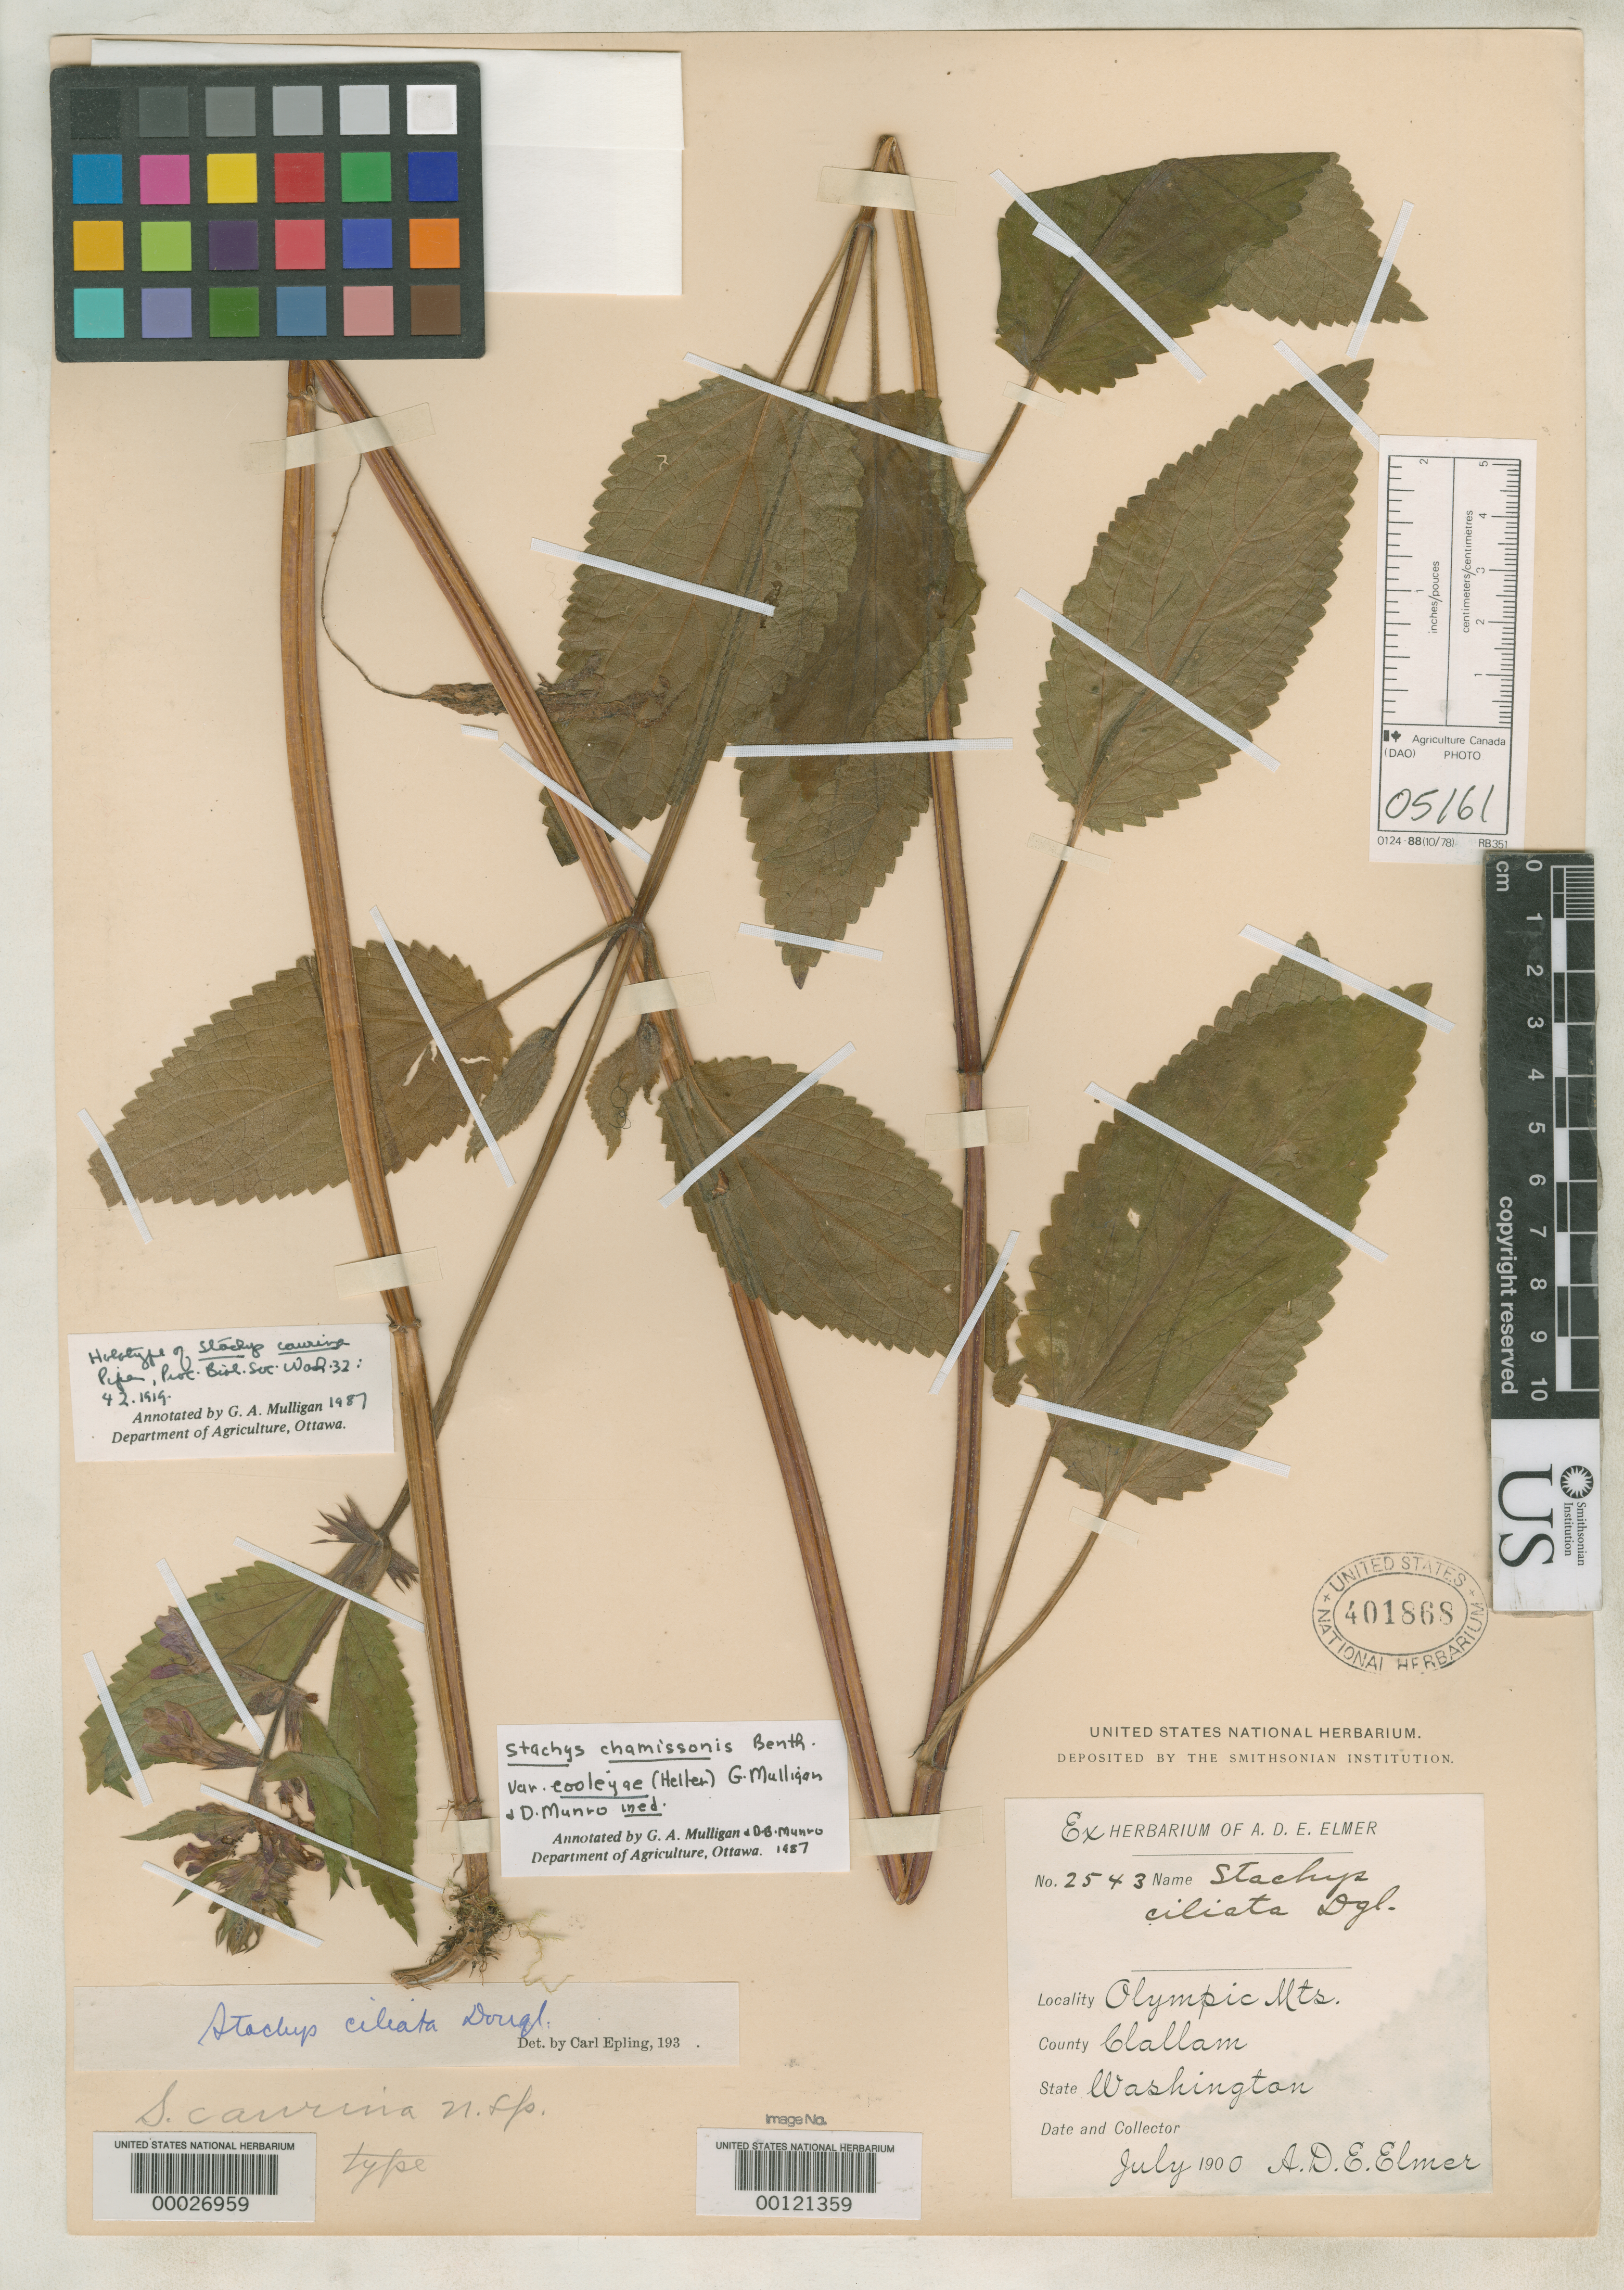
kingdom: Plantae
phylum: Tracheophyta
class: Magnoliopsida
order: Lamiales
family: Lamiaceae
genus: Stachys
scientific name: Stachys caurina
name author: Piper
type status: Holotype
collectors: A. D. E. Elmer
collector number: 2543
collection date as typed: Jul 1900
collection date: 1900-07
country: United States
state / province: Washington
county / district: Clallam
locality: Olympic Mts., Clallam Co.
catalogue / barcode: US 401868